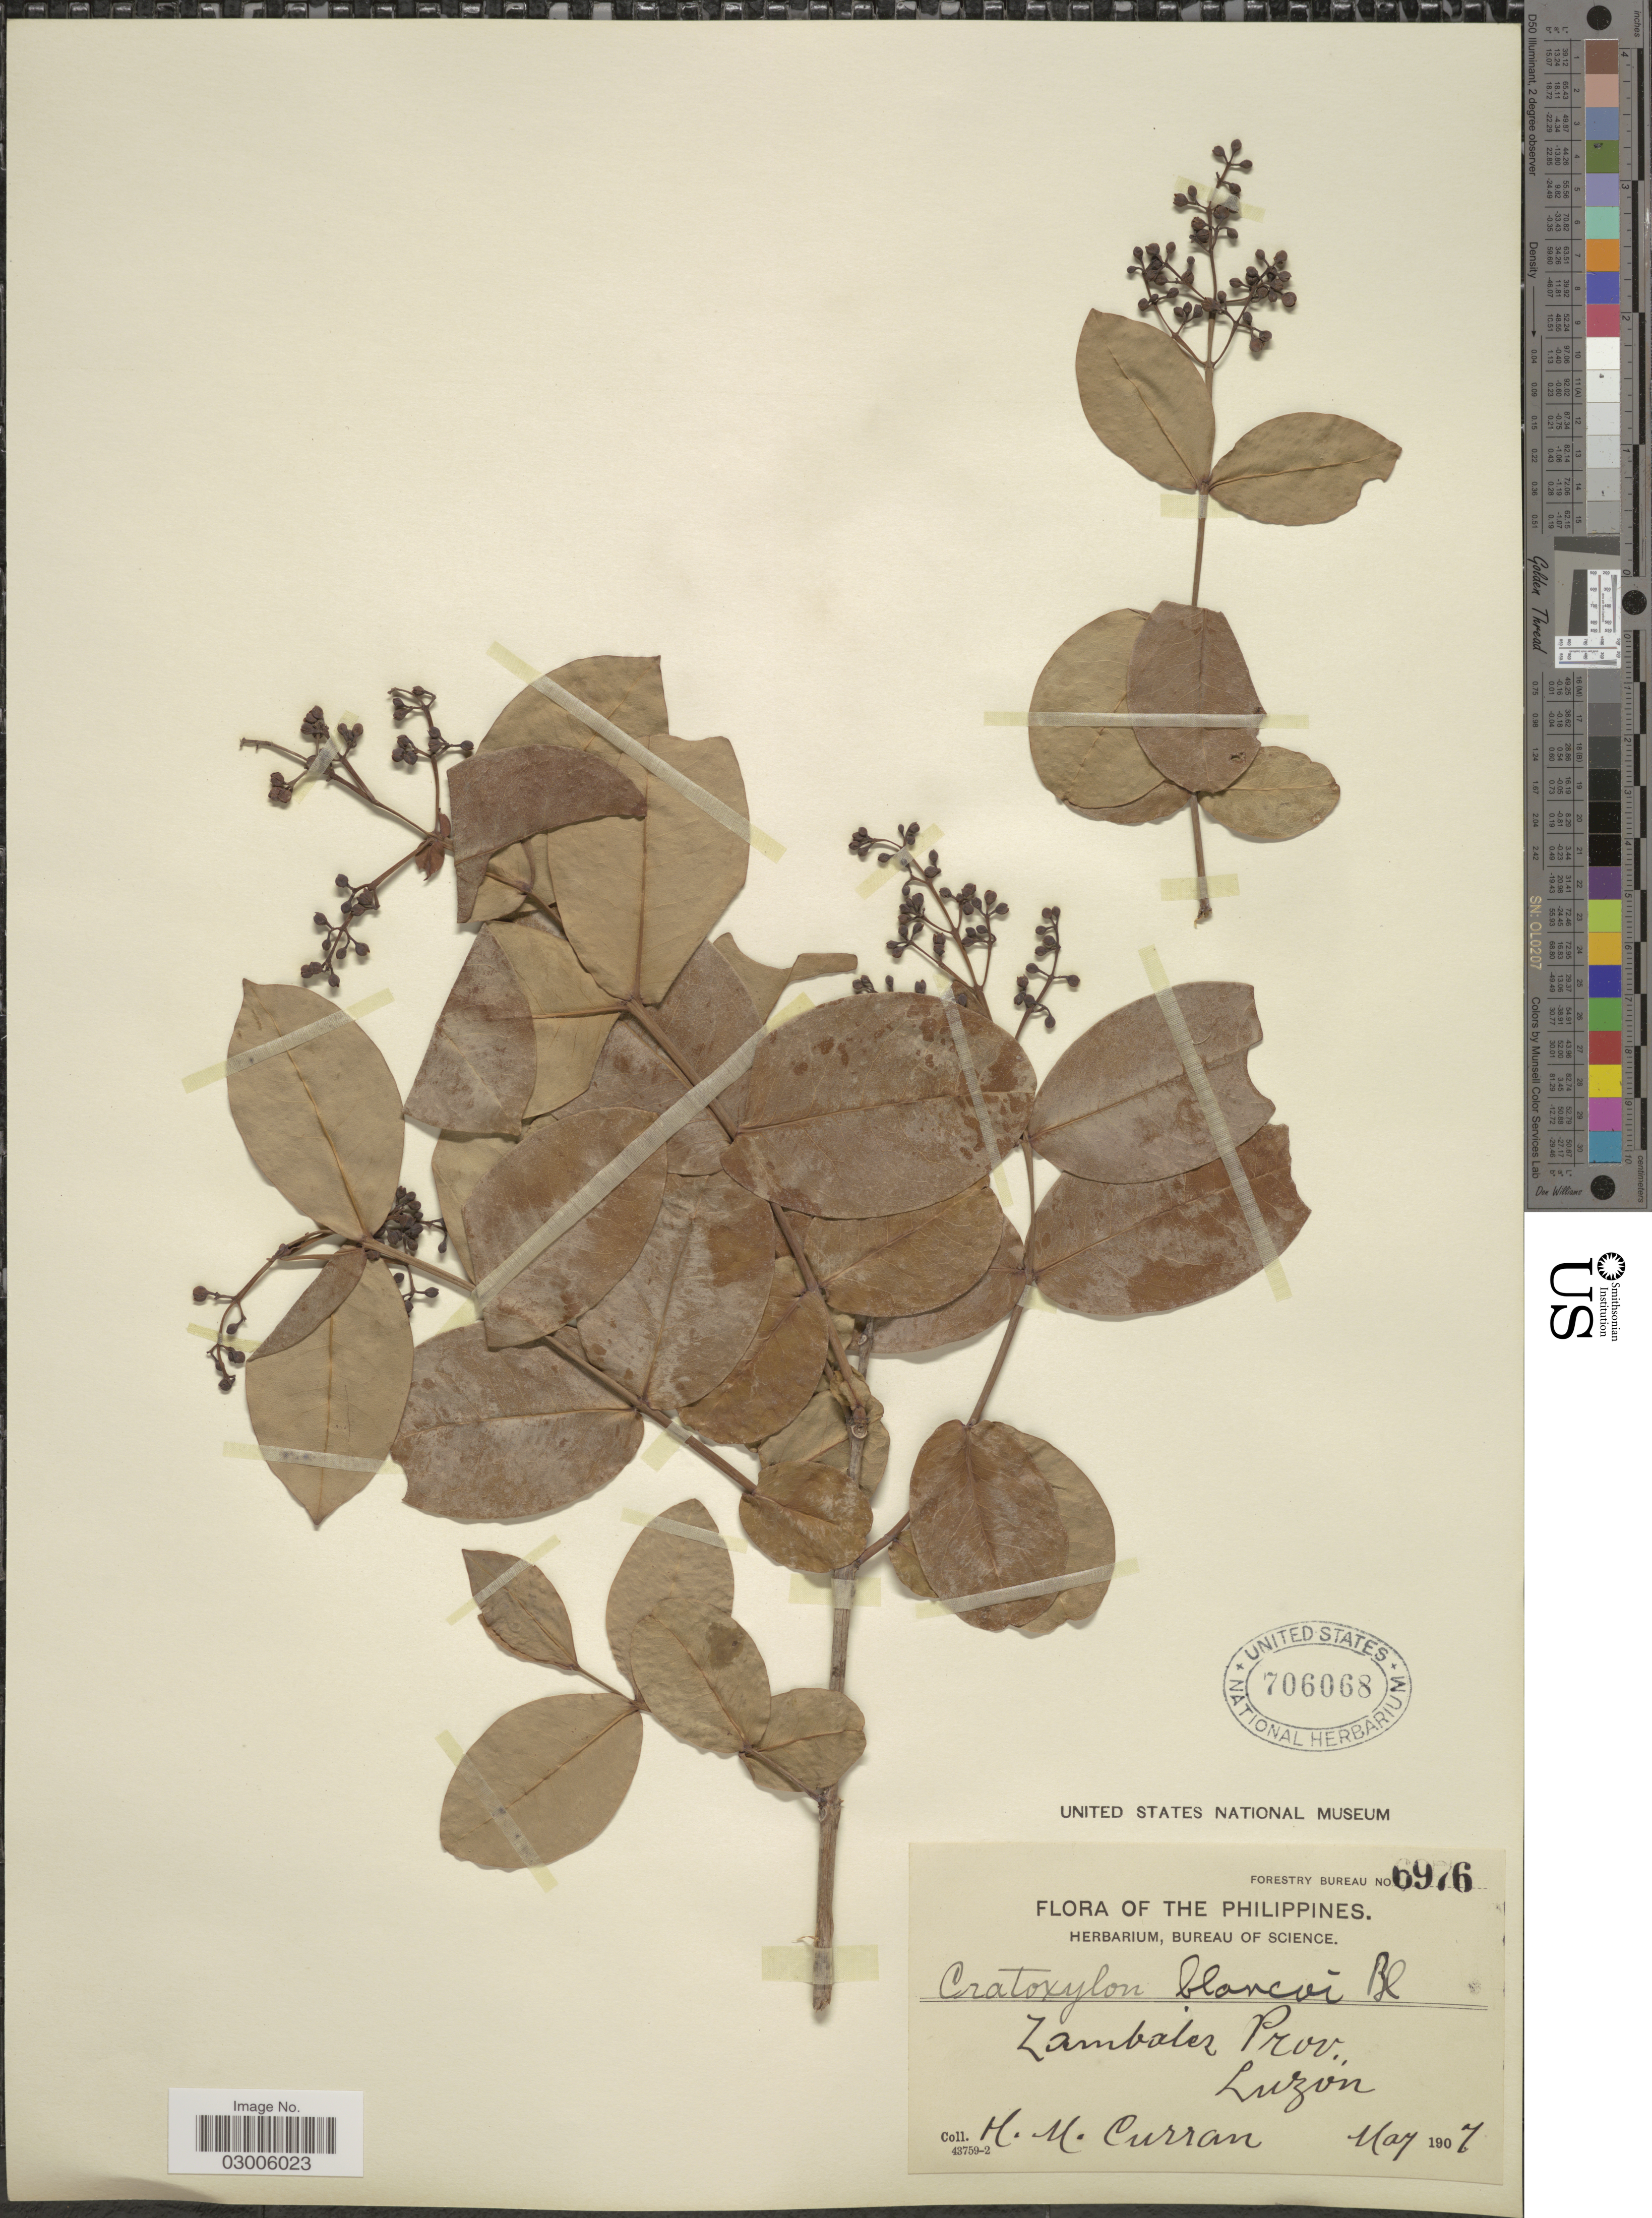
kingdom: Plantae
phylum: Tracheophyta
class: Magnoliopsida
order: Malpighiales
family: Hypericaceae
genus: Cratoxylum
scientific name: Cratoxylum blancoi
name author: Blume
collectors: H. M. Curran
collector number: Forestry Bureau 6976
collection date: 1907-05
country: Philippines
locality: Zambales Prov., Luzon.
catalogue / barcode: US 706068